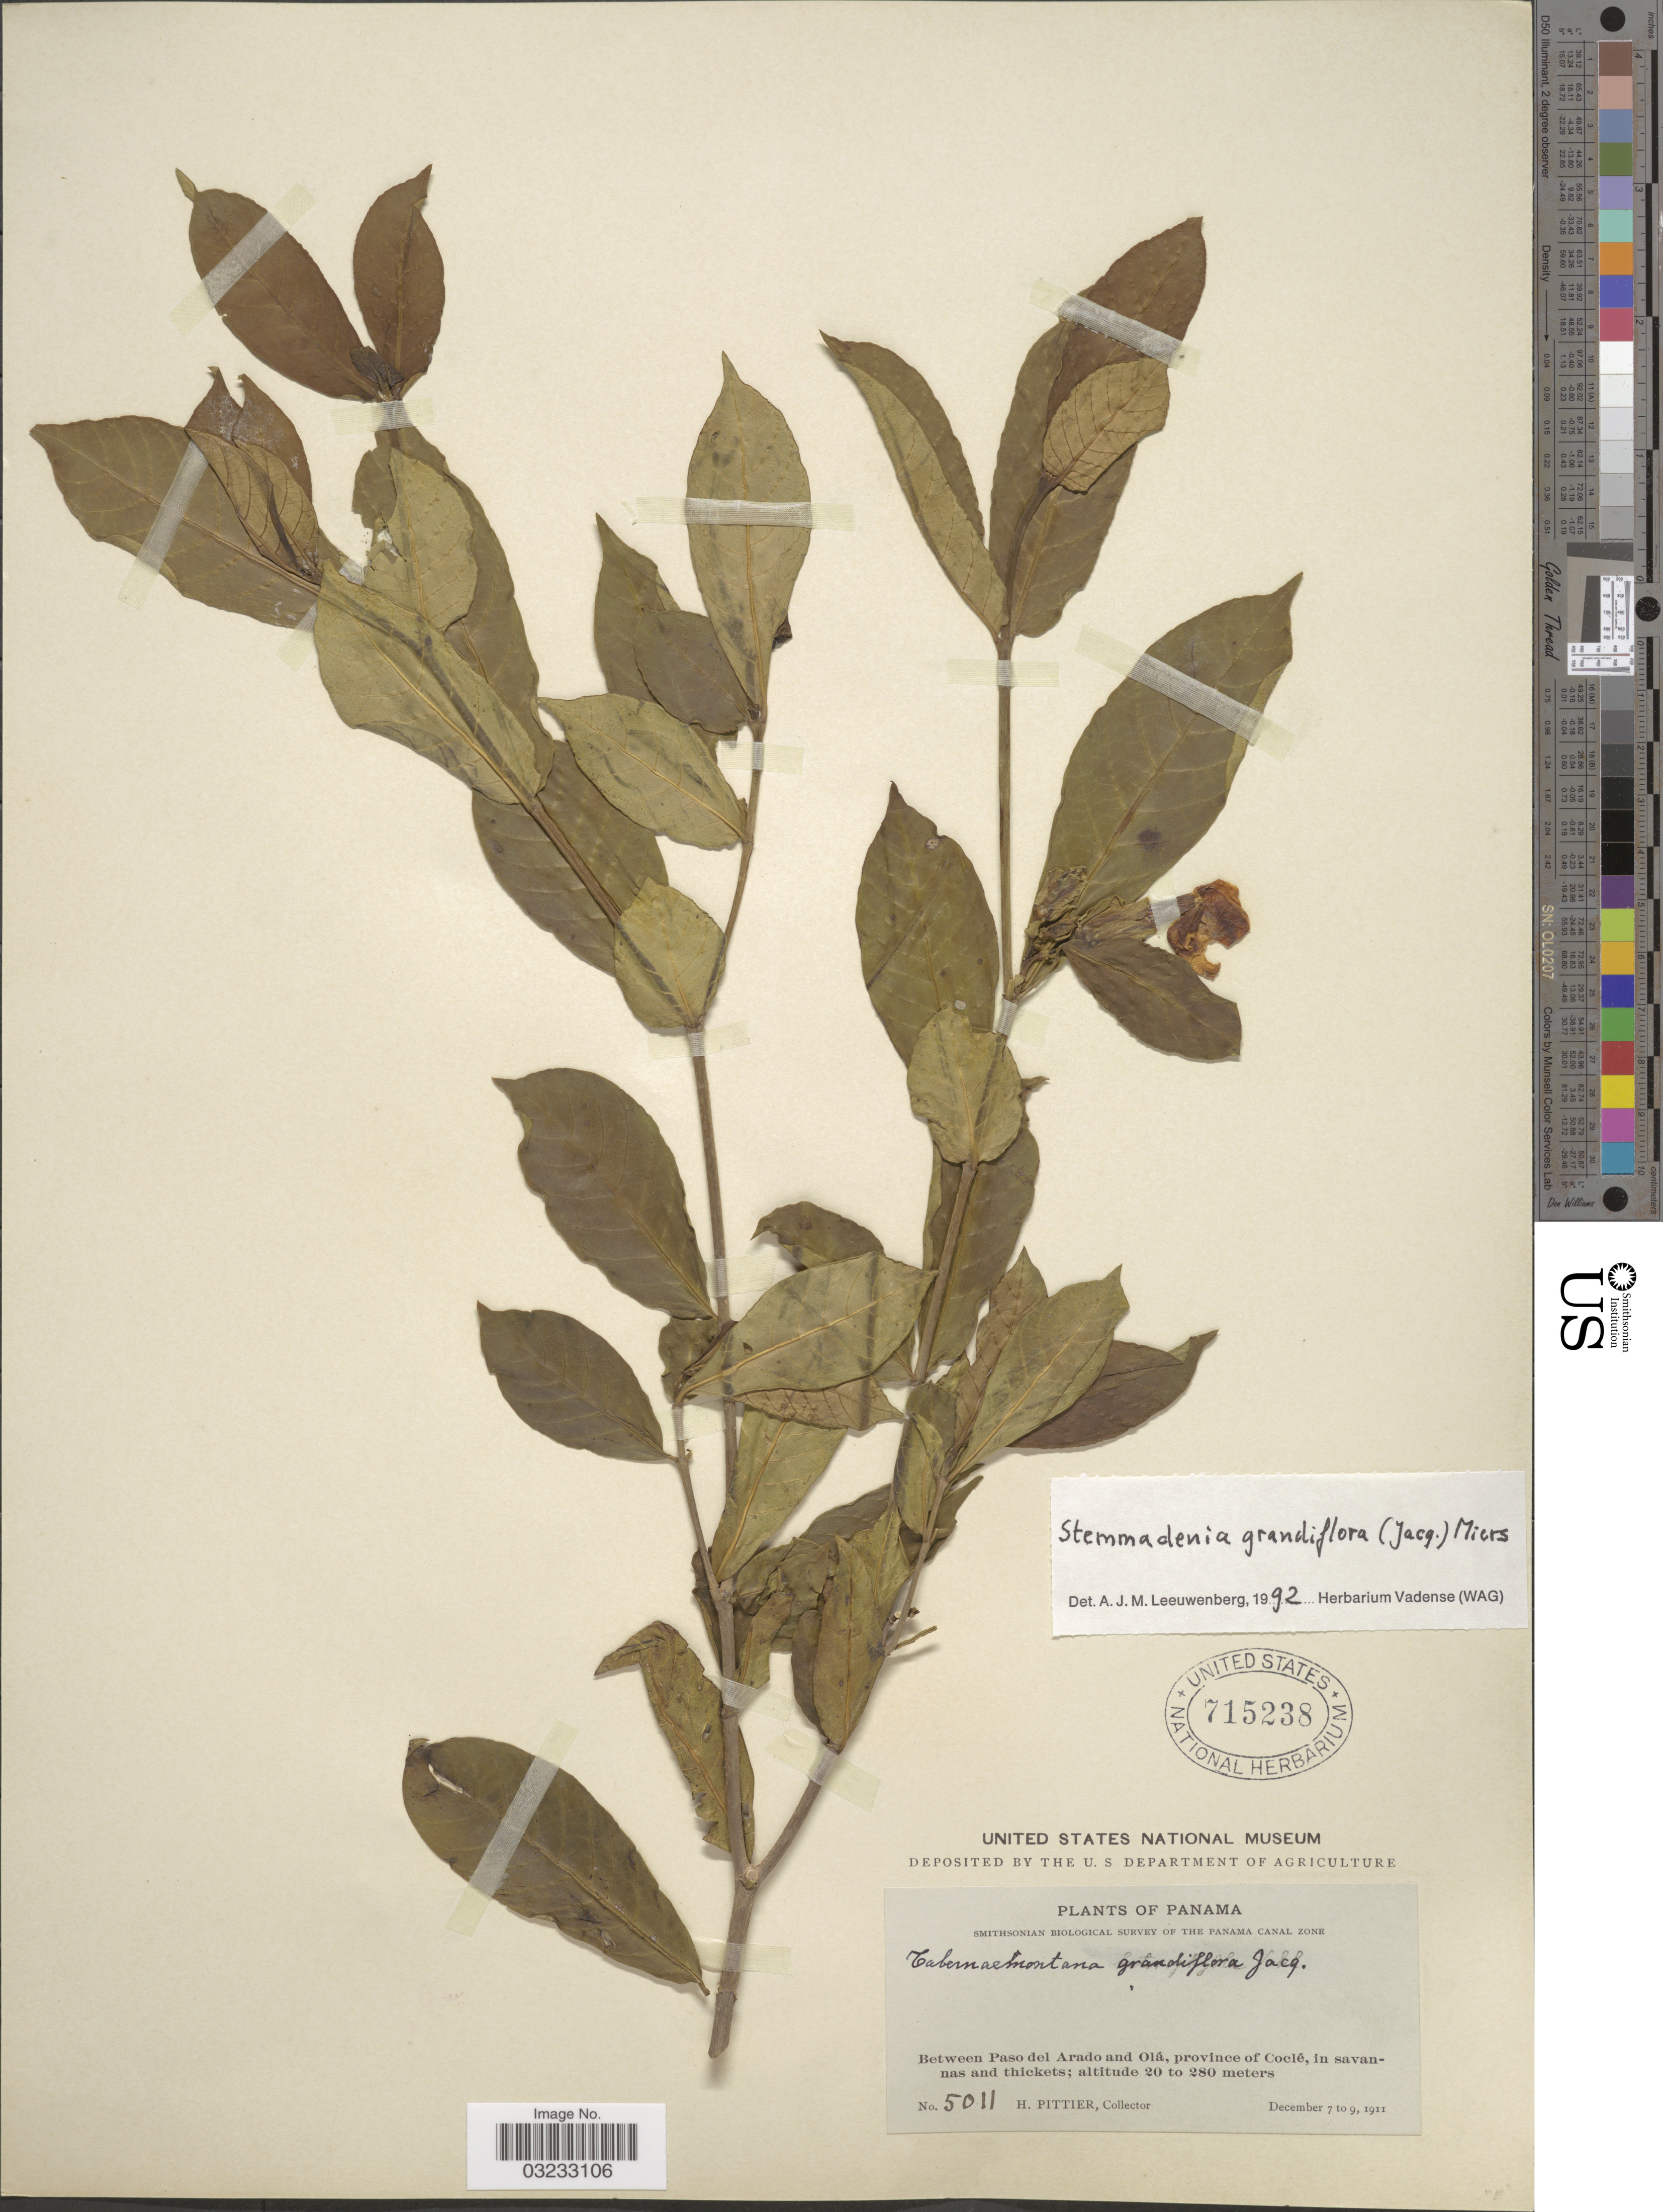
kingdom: Plantae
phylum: Tracheophyta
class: Magnoliopsida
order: Gentianales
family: Apocynaceae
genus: Stemmadenia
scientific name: Stemmadenia grandiflora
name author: (Jacq.) Miers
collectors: H. F. Pittier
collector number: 5011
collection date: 1911-12-07/1911-12-09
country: Panama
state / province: Coclé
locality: The Panama Canal Zone. Between Paso del Arado and Olá, province of Coclé.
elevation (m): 20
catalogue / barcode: US 715238